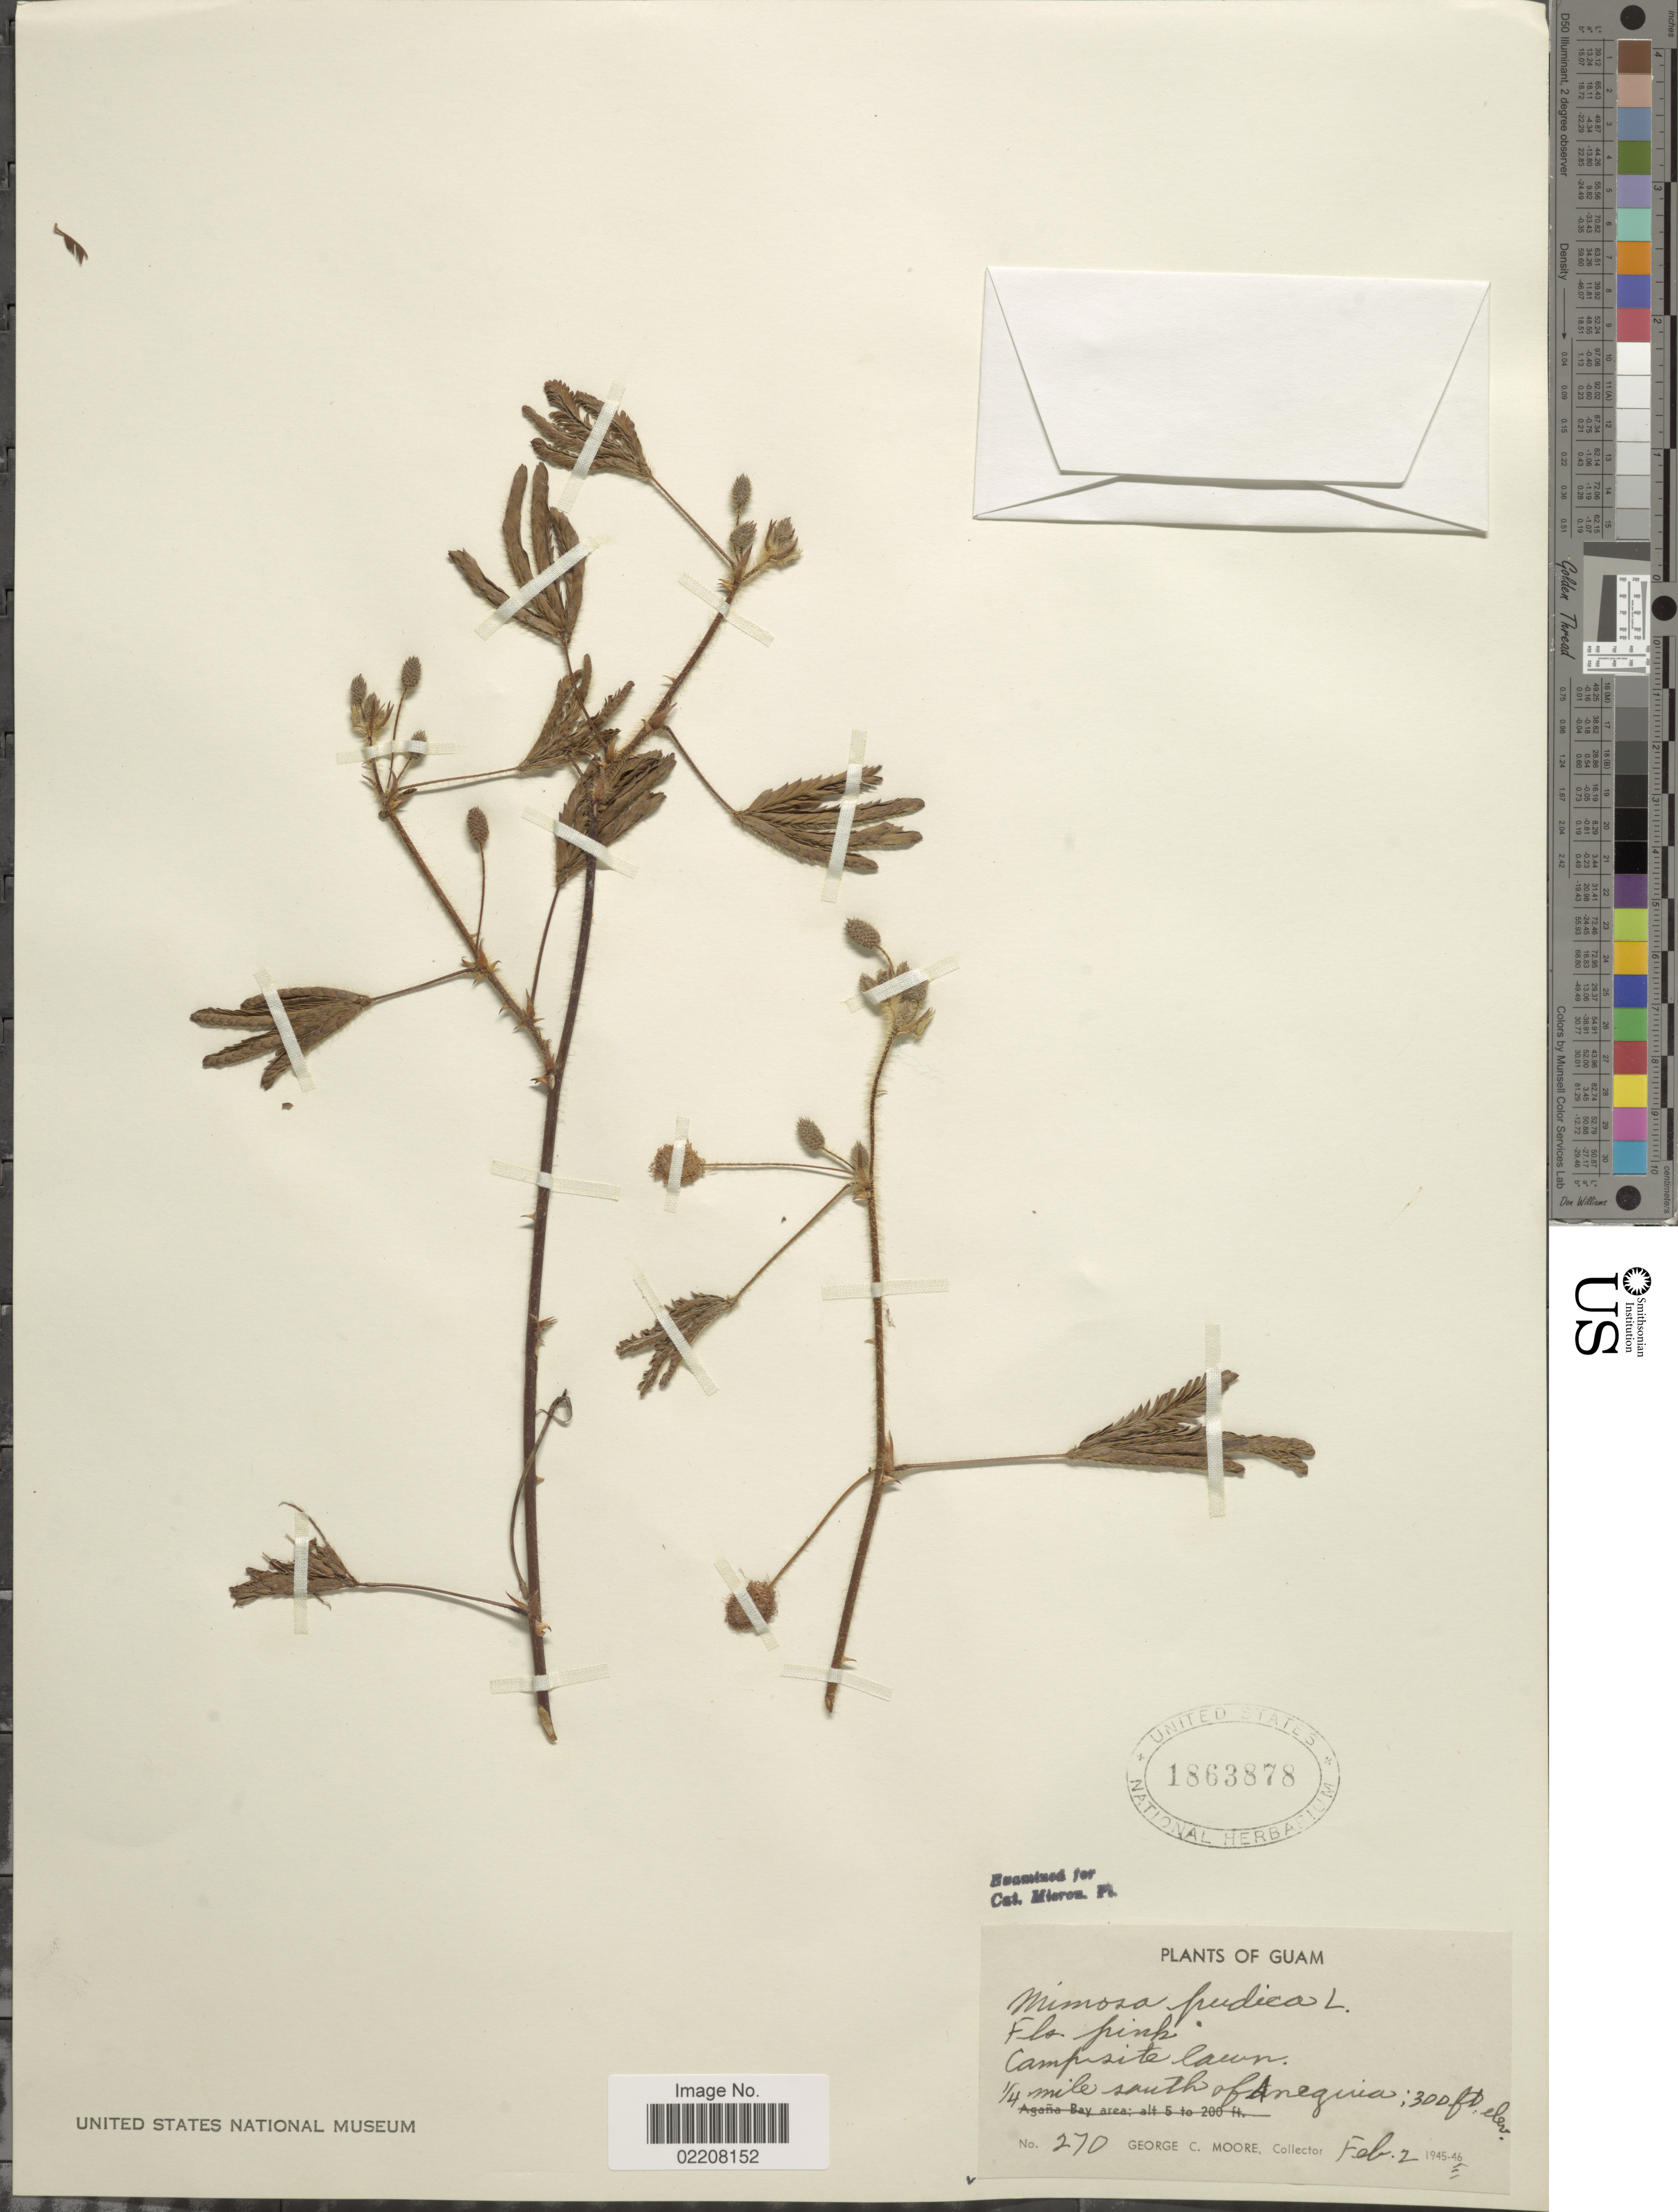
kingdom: Plantae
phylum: Tracheophyta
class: Magnoliopsida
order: Fabales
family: Fabaceae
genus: Mimosa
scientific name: Mimosa pudica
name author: L.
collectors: G. C. Moore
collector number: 270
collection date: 1946-02-02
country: Guam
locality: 4 mile south of Aneguia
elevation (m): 91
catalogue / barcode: US 1863878